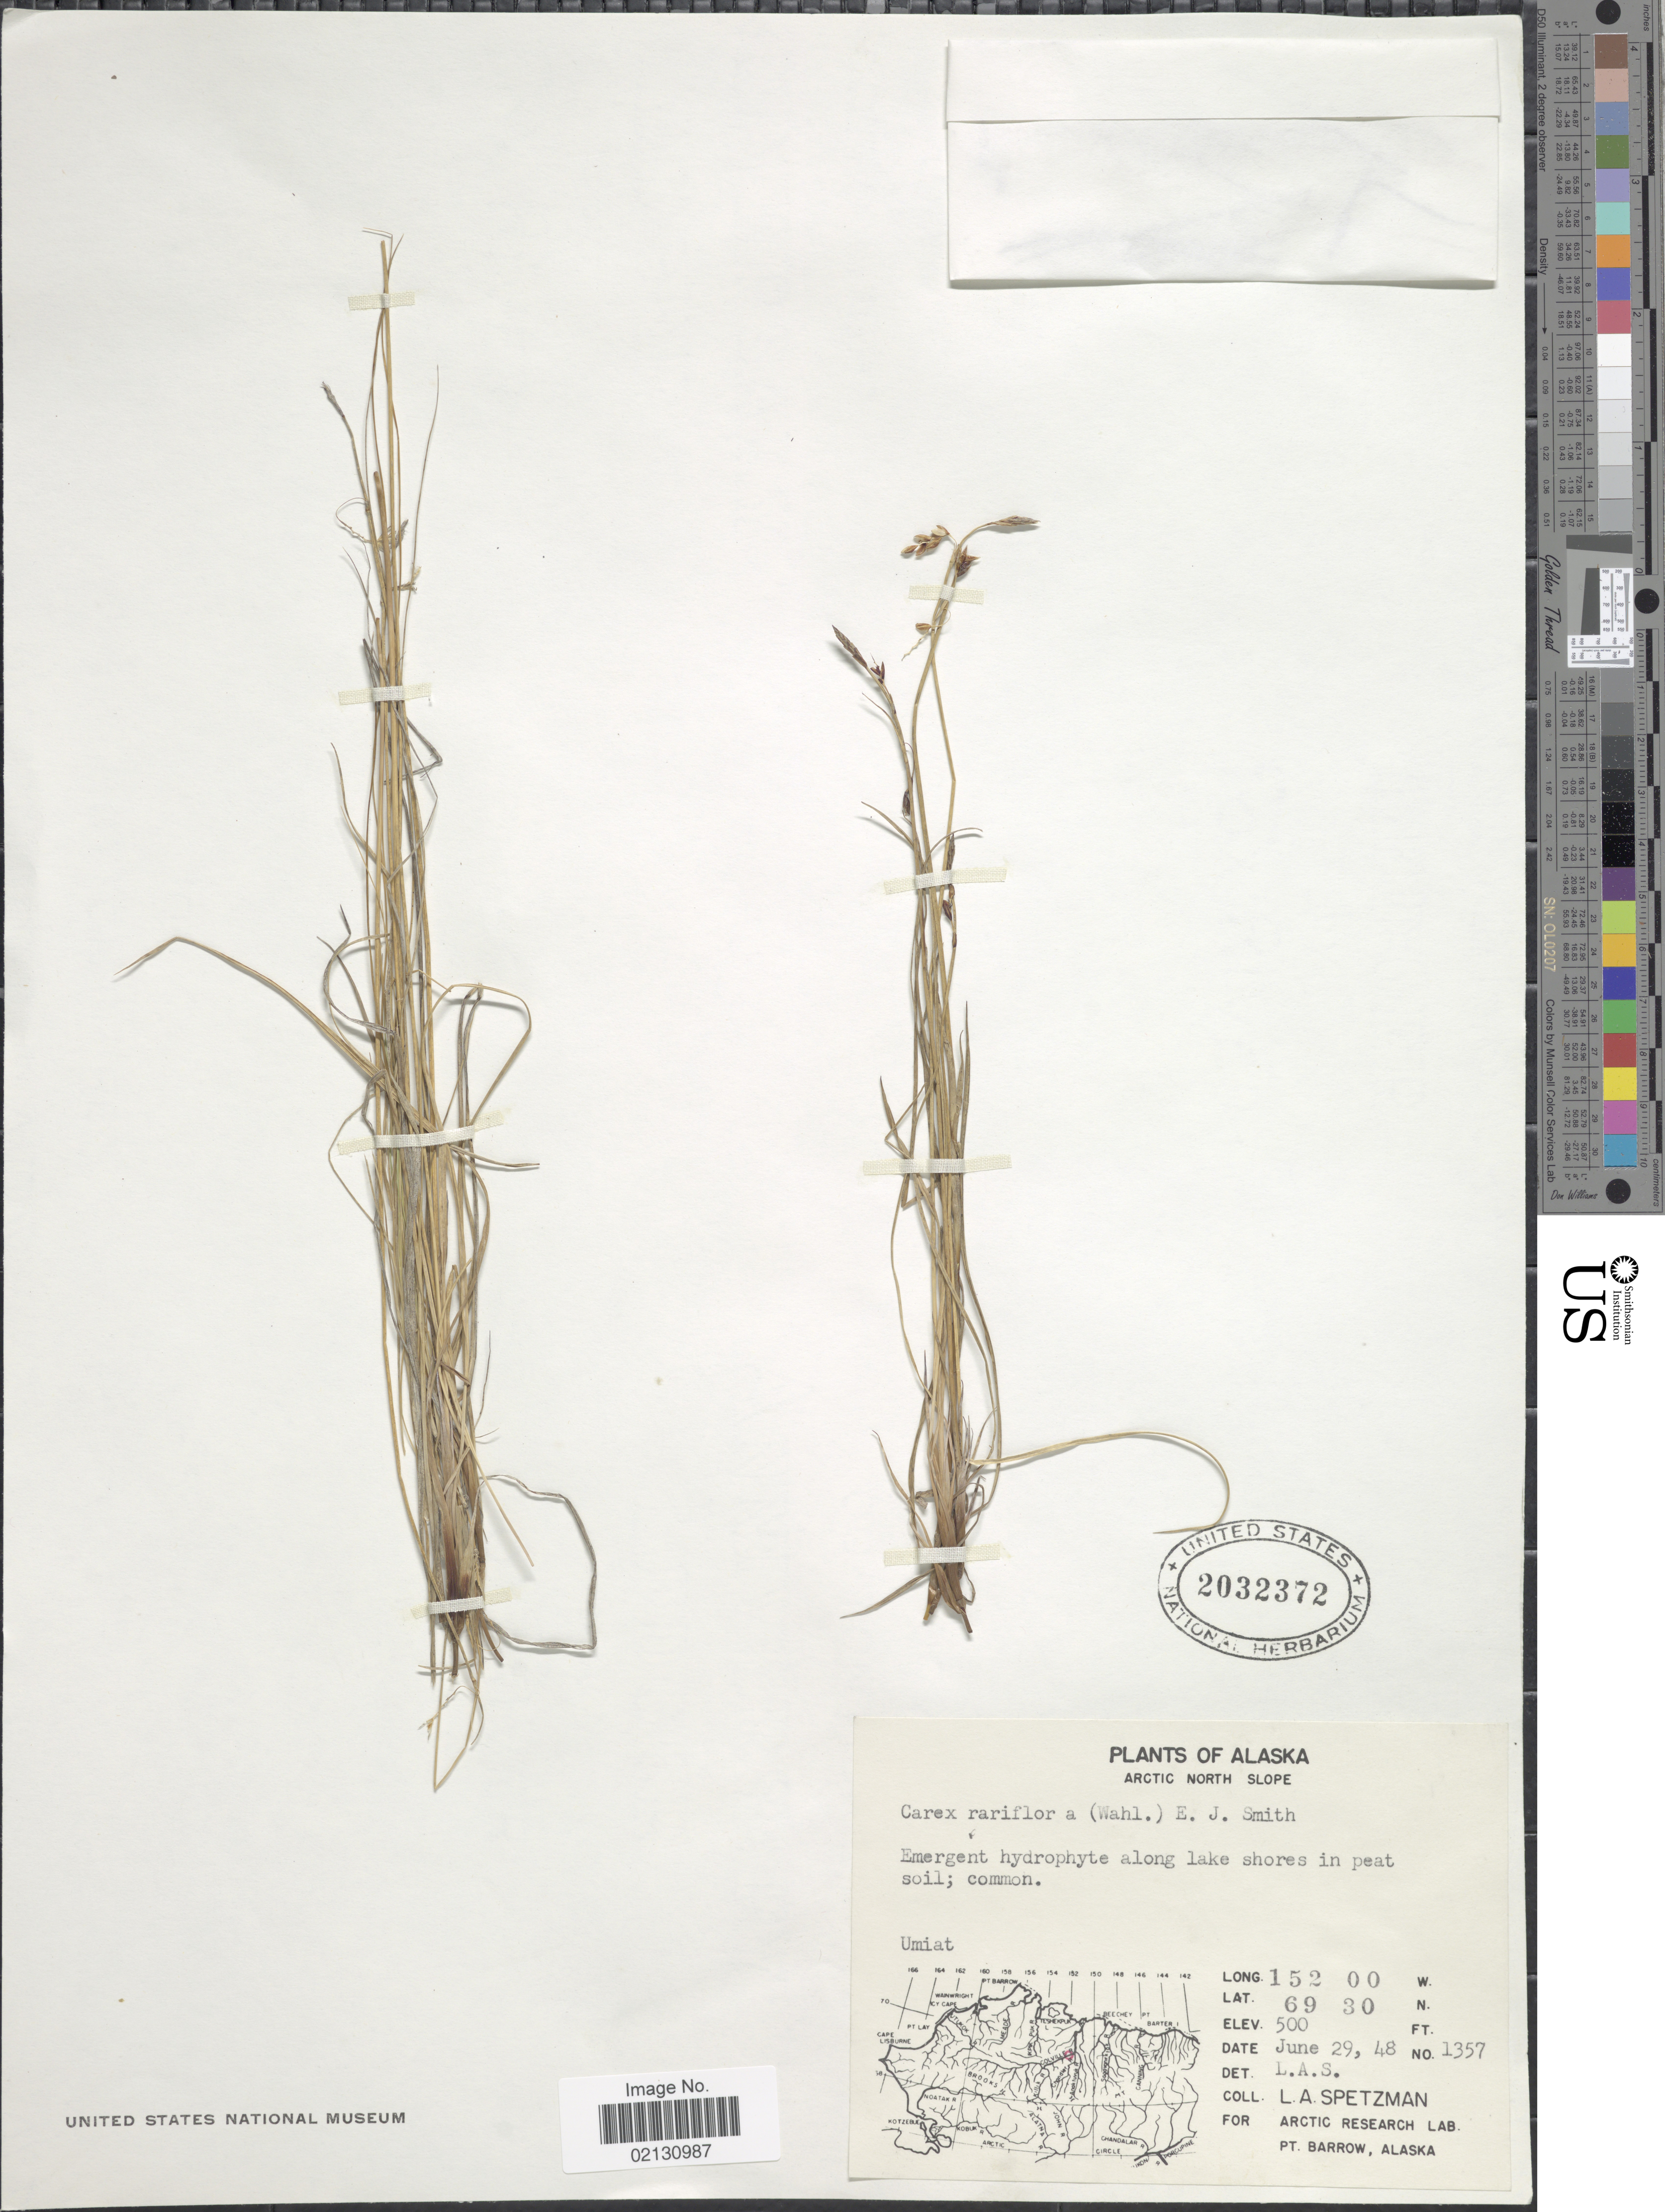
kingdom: Plantae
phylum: Tracheophyta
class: Liliopsida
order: Poales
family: Cyperaceae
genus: Carex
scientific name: Carex rariflora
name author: (Wahlenb.) Sm.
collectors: L. Spetzman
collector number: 1357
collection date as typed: Transcribed d/m/y: 29/6/48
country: United States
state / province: Alaska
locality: Arctic North Slope, Emergent hydrophyte along lake shores in peat soil; common, Umiat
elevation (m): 152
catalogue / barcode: US 2032372